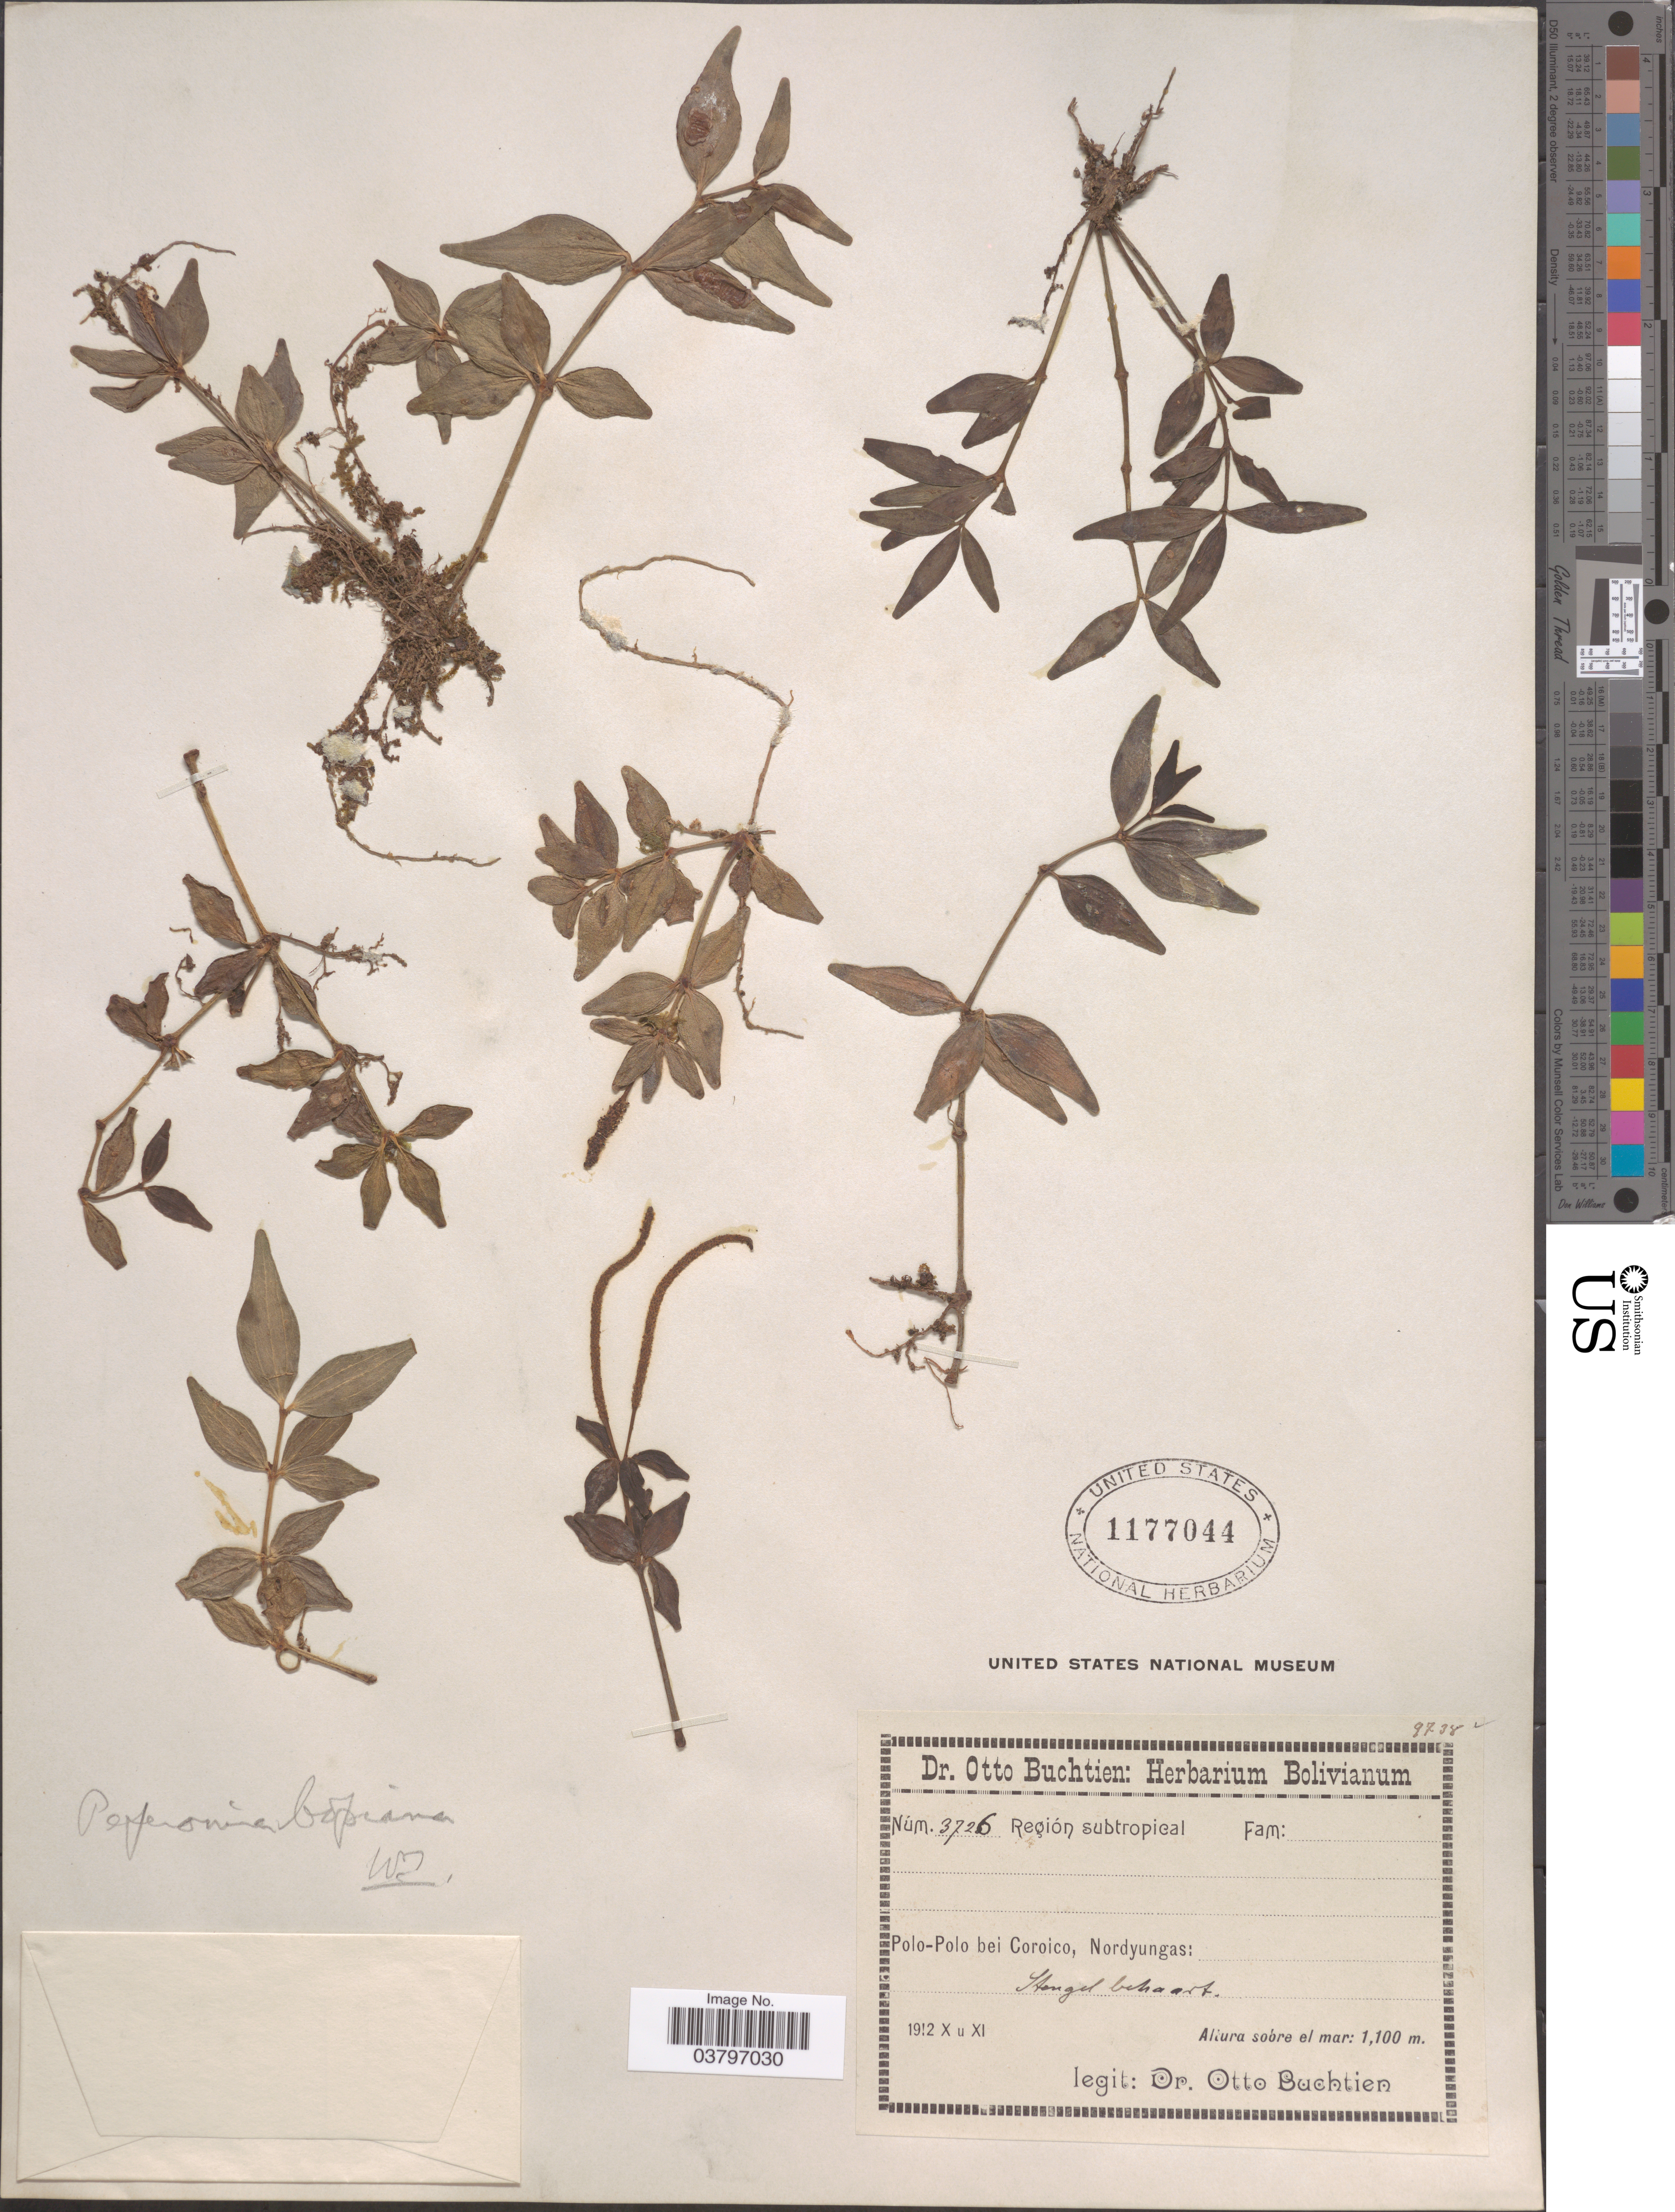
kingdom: Plantae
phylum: Tracheophyta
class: Magnoliopsida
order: Piperales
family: Piperaceae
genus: Peperomia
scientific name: Peperomia bopiana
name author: Trel.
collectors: O. Buchtien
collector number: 3726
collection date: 1912-10/1912-11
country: Bolivia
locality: Región subtropical. Polo-Polo bei Coroico, Nordyungas.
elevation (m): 1100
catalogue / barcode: US 1177044